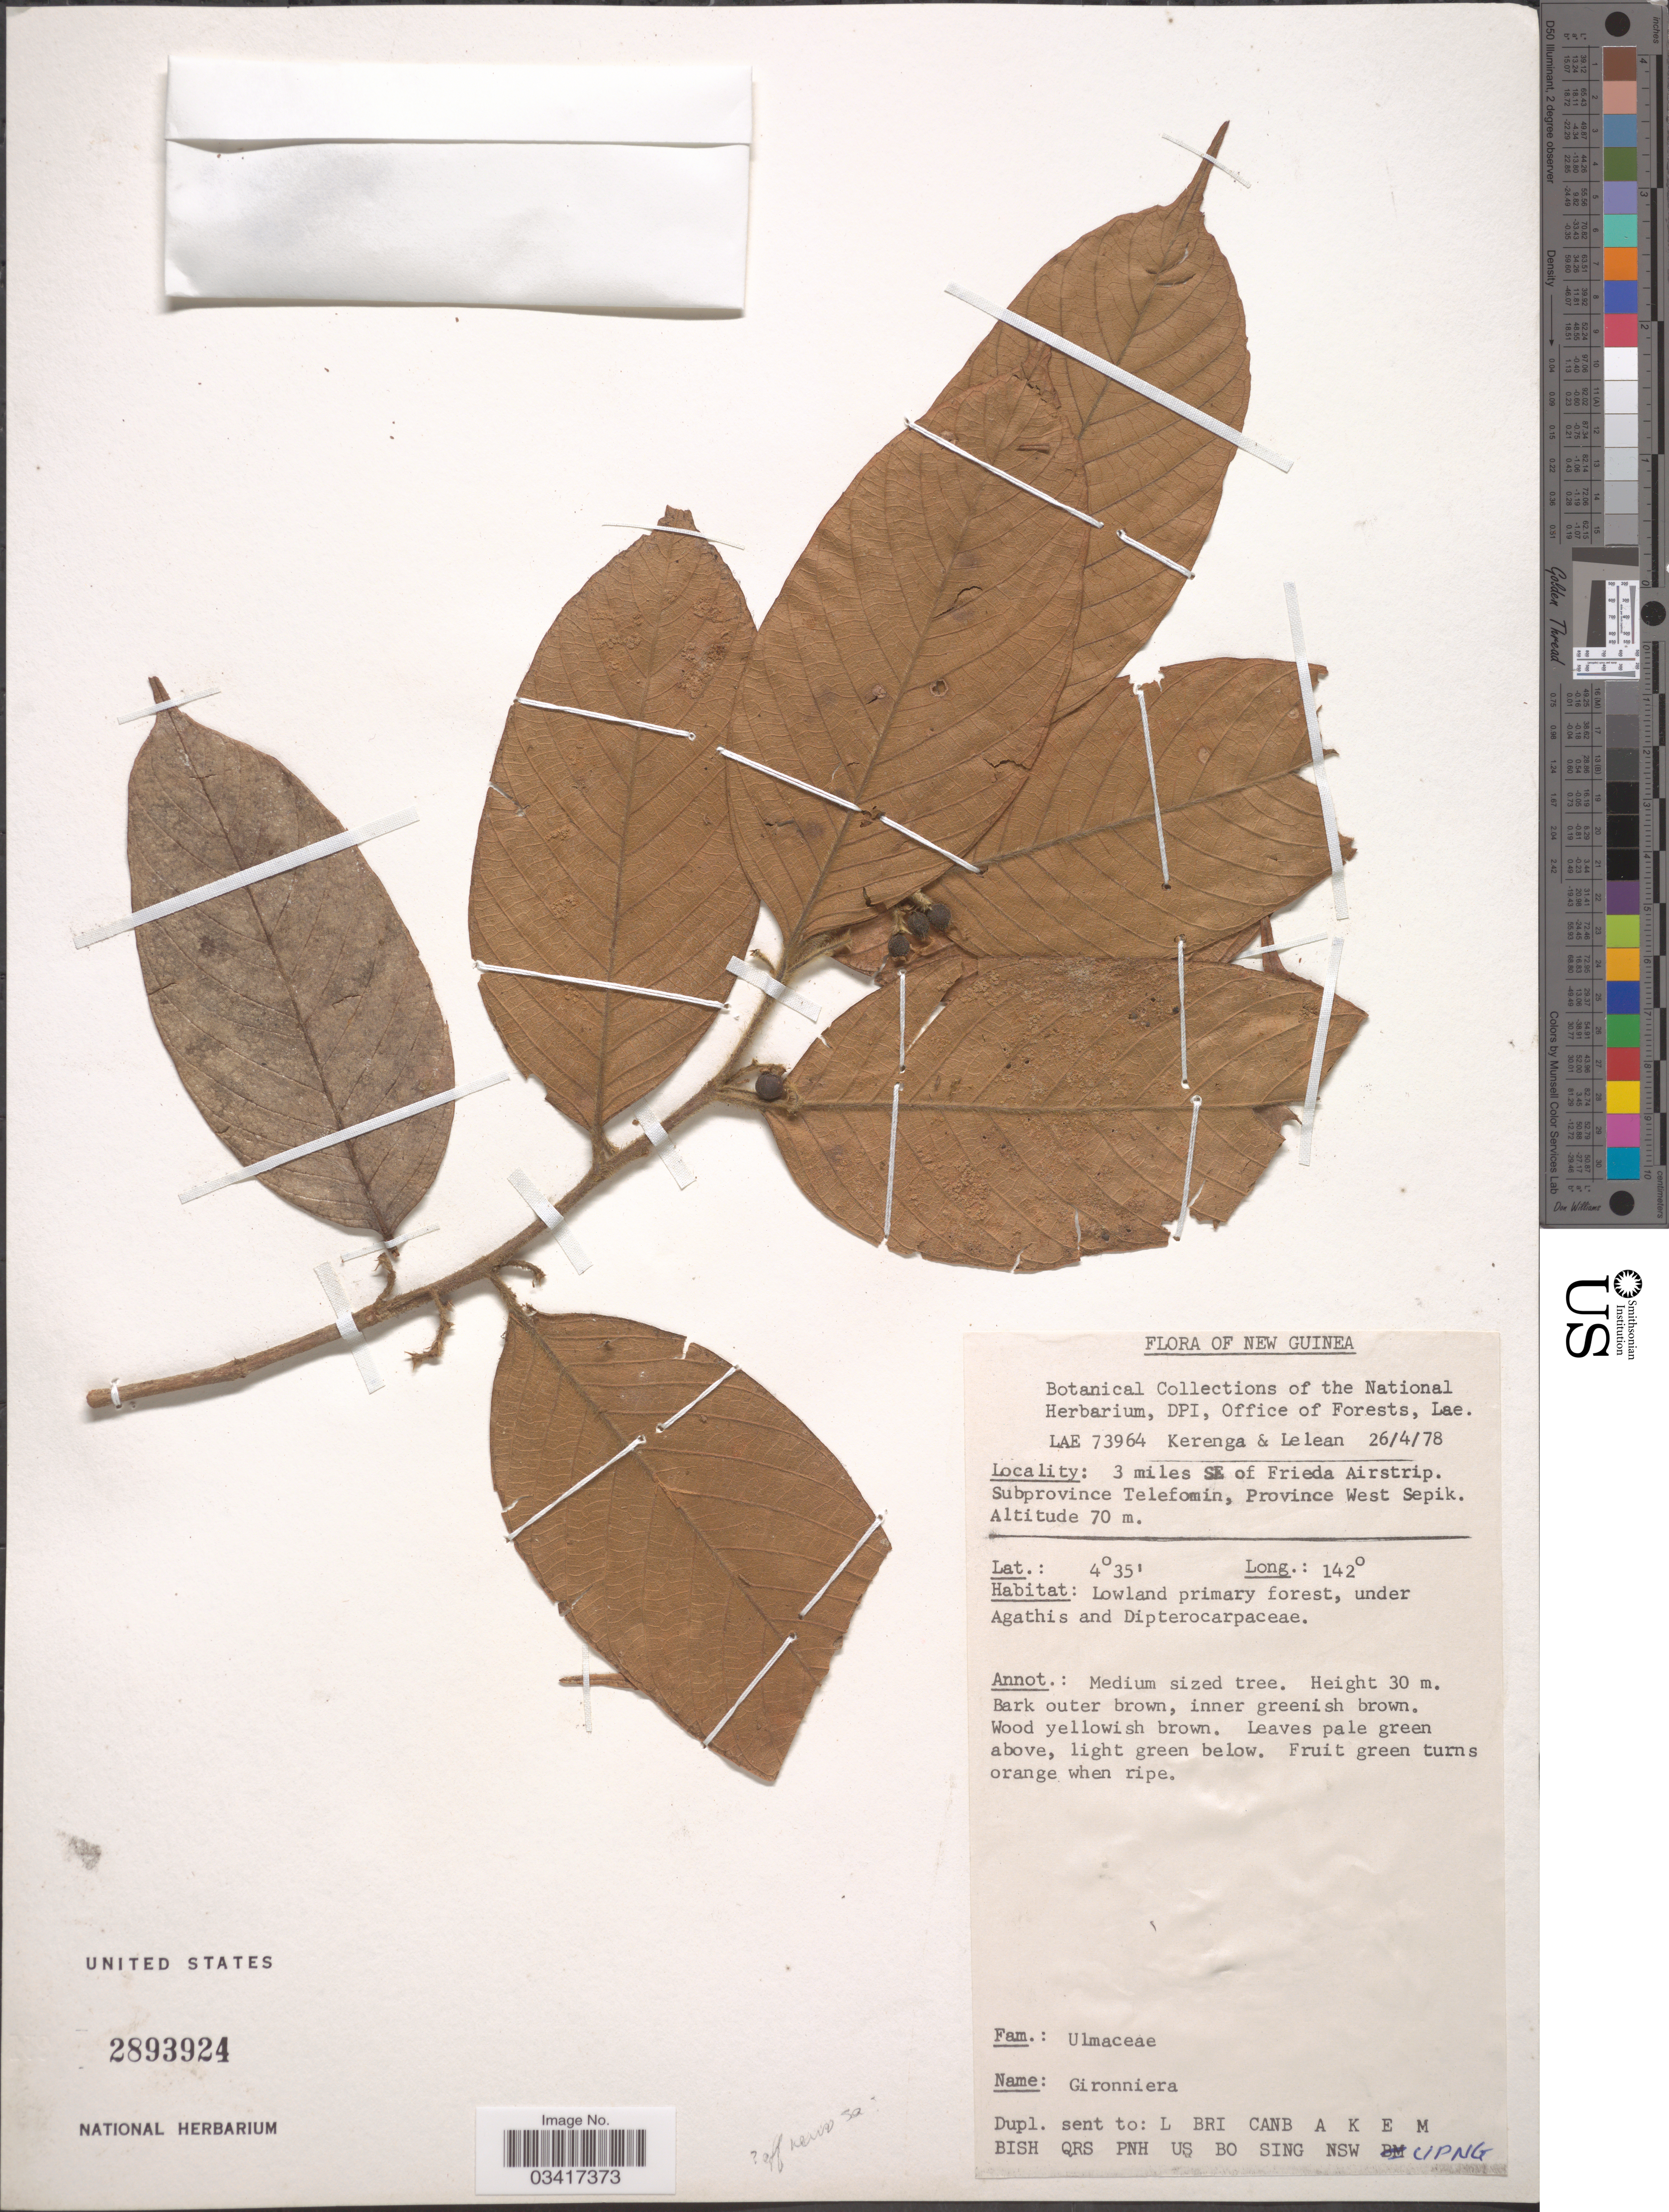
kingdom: Plantae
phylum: Tracheophyta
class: Magnoliopsida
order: Rosales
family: Cannabaceae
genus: Gironniera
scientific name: Gironniera sp.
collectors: -. Kerenga & Lelean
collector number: LAE 73964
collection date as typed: Transcribed d/m/y: 26/4/78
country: Papua New Guinea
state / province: Sandaun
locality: New Guinea. 3 miles SE of Frieda Airstrip. Subprovince Telefomin, Province West Sepik.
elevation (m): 70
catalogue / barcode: US 2893924